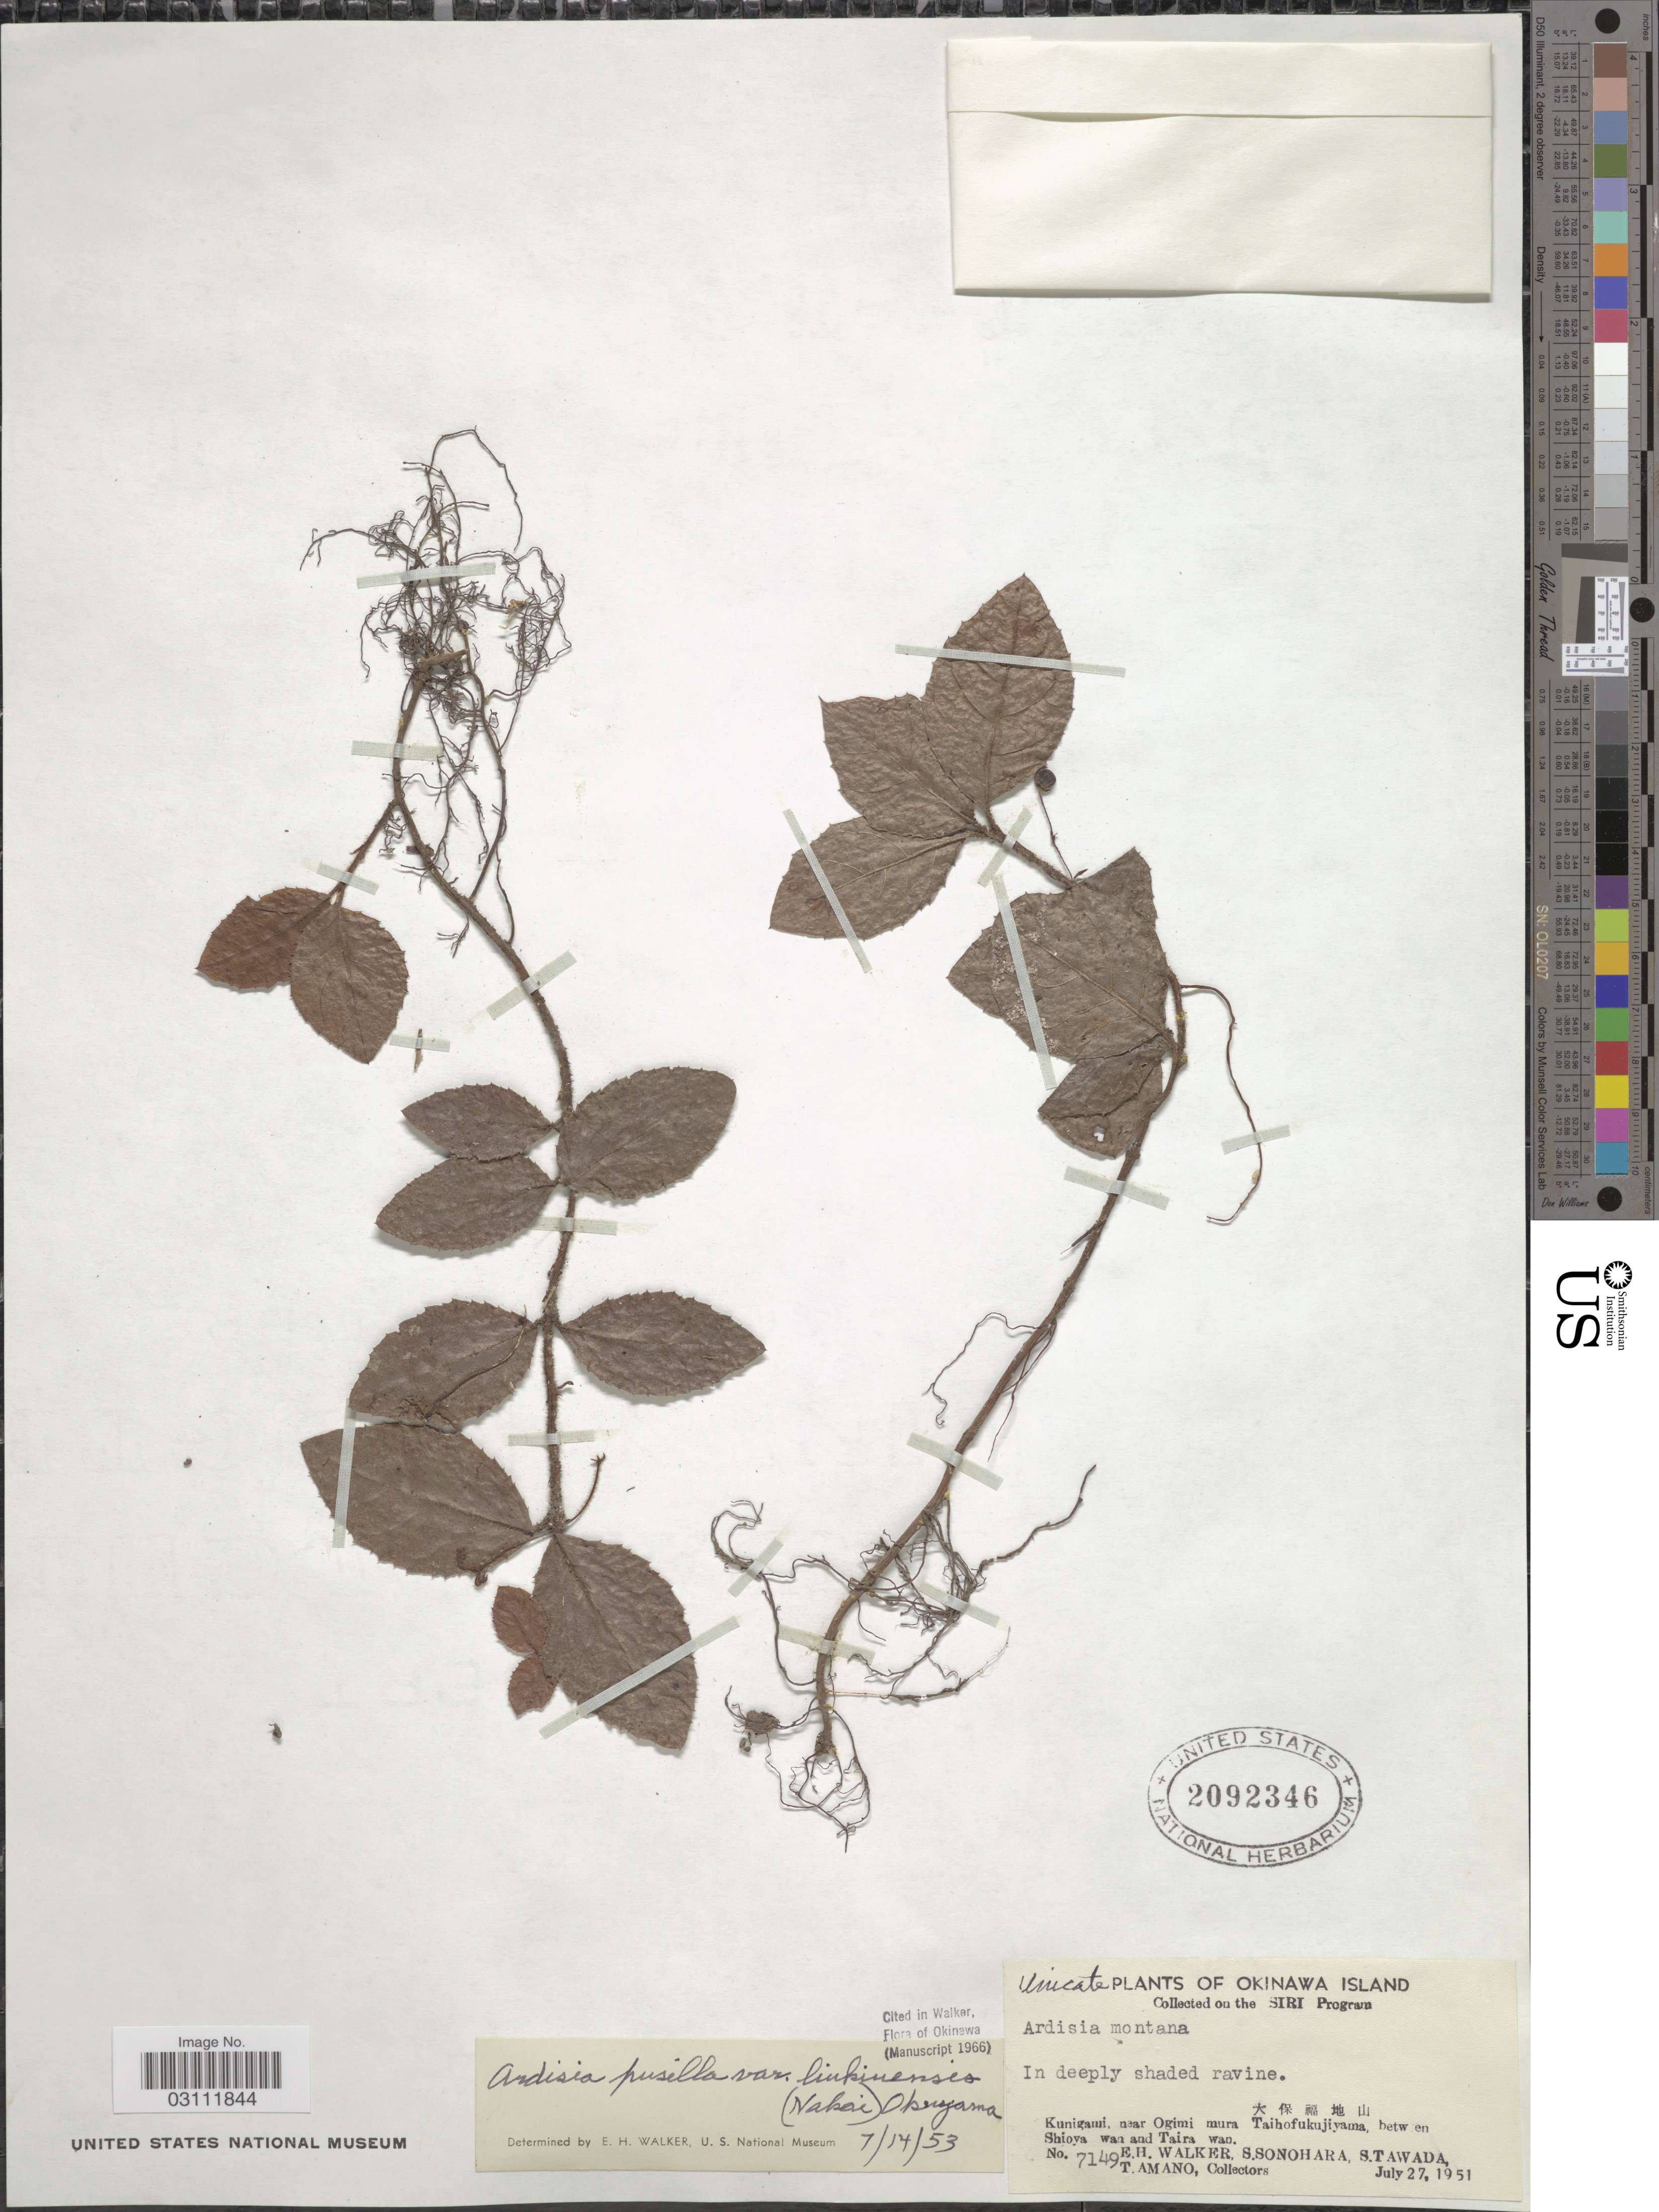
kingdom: Plantae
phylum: Tracheophyta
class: Magnoliopsida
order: Ericales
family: Primulaceae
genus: Ardisia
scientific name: Ardisia pusilla var. liukiuensis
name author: (Nakai) Okuyama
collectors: S. Tawada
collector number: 7149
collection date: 1951-07-27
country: Japan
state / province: Okinawa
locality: Kunigami, near Ogimi mura Taihofukujiyama, betw en Shioya wan and Taira wan.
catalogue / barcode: US 2092346